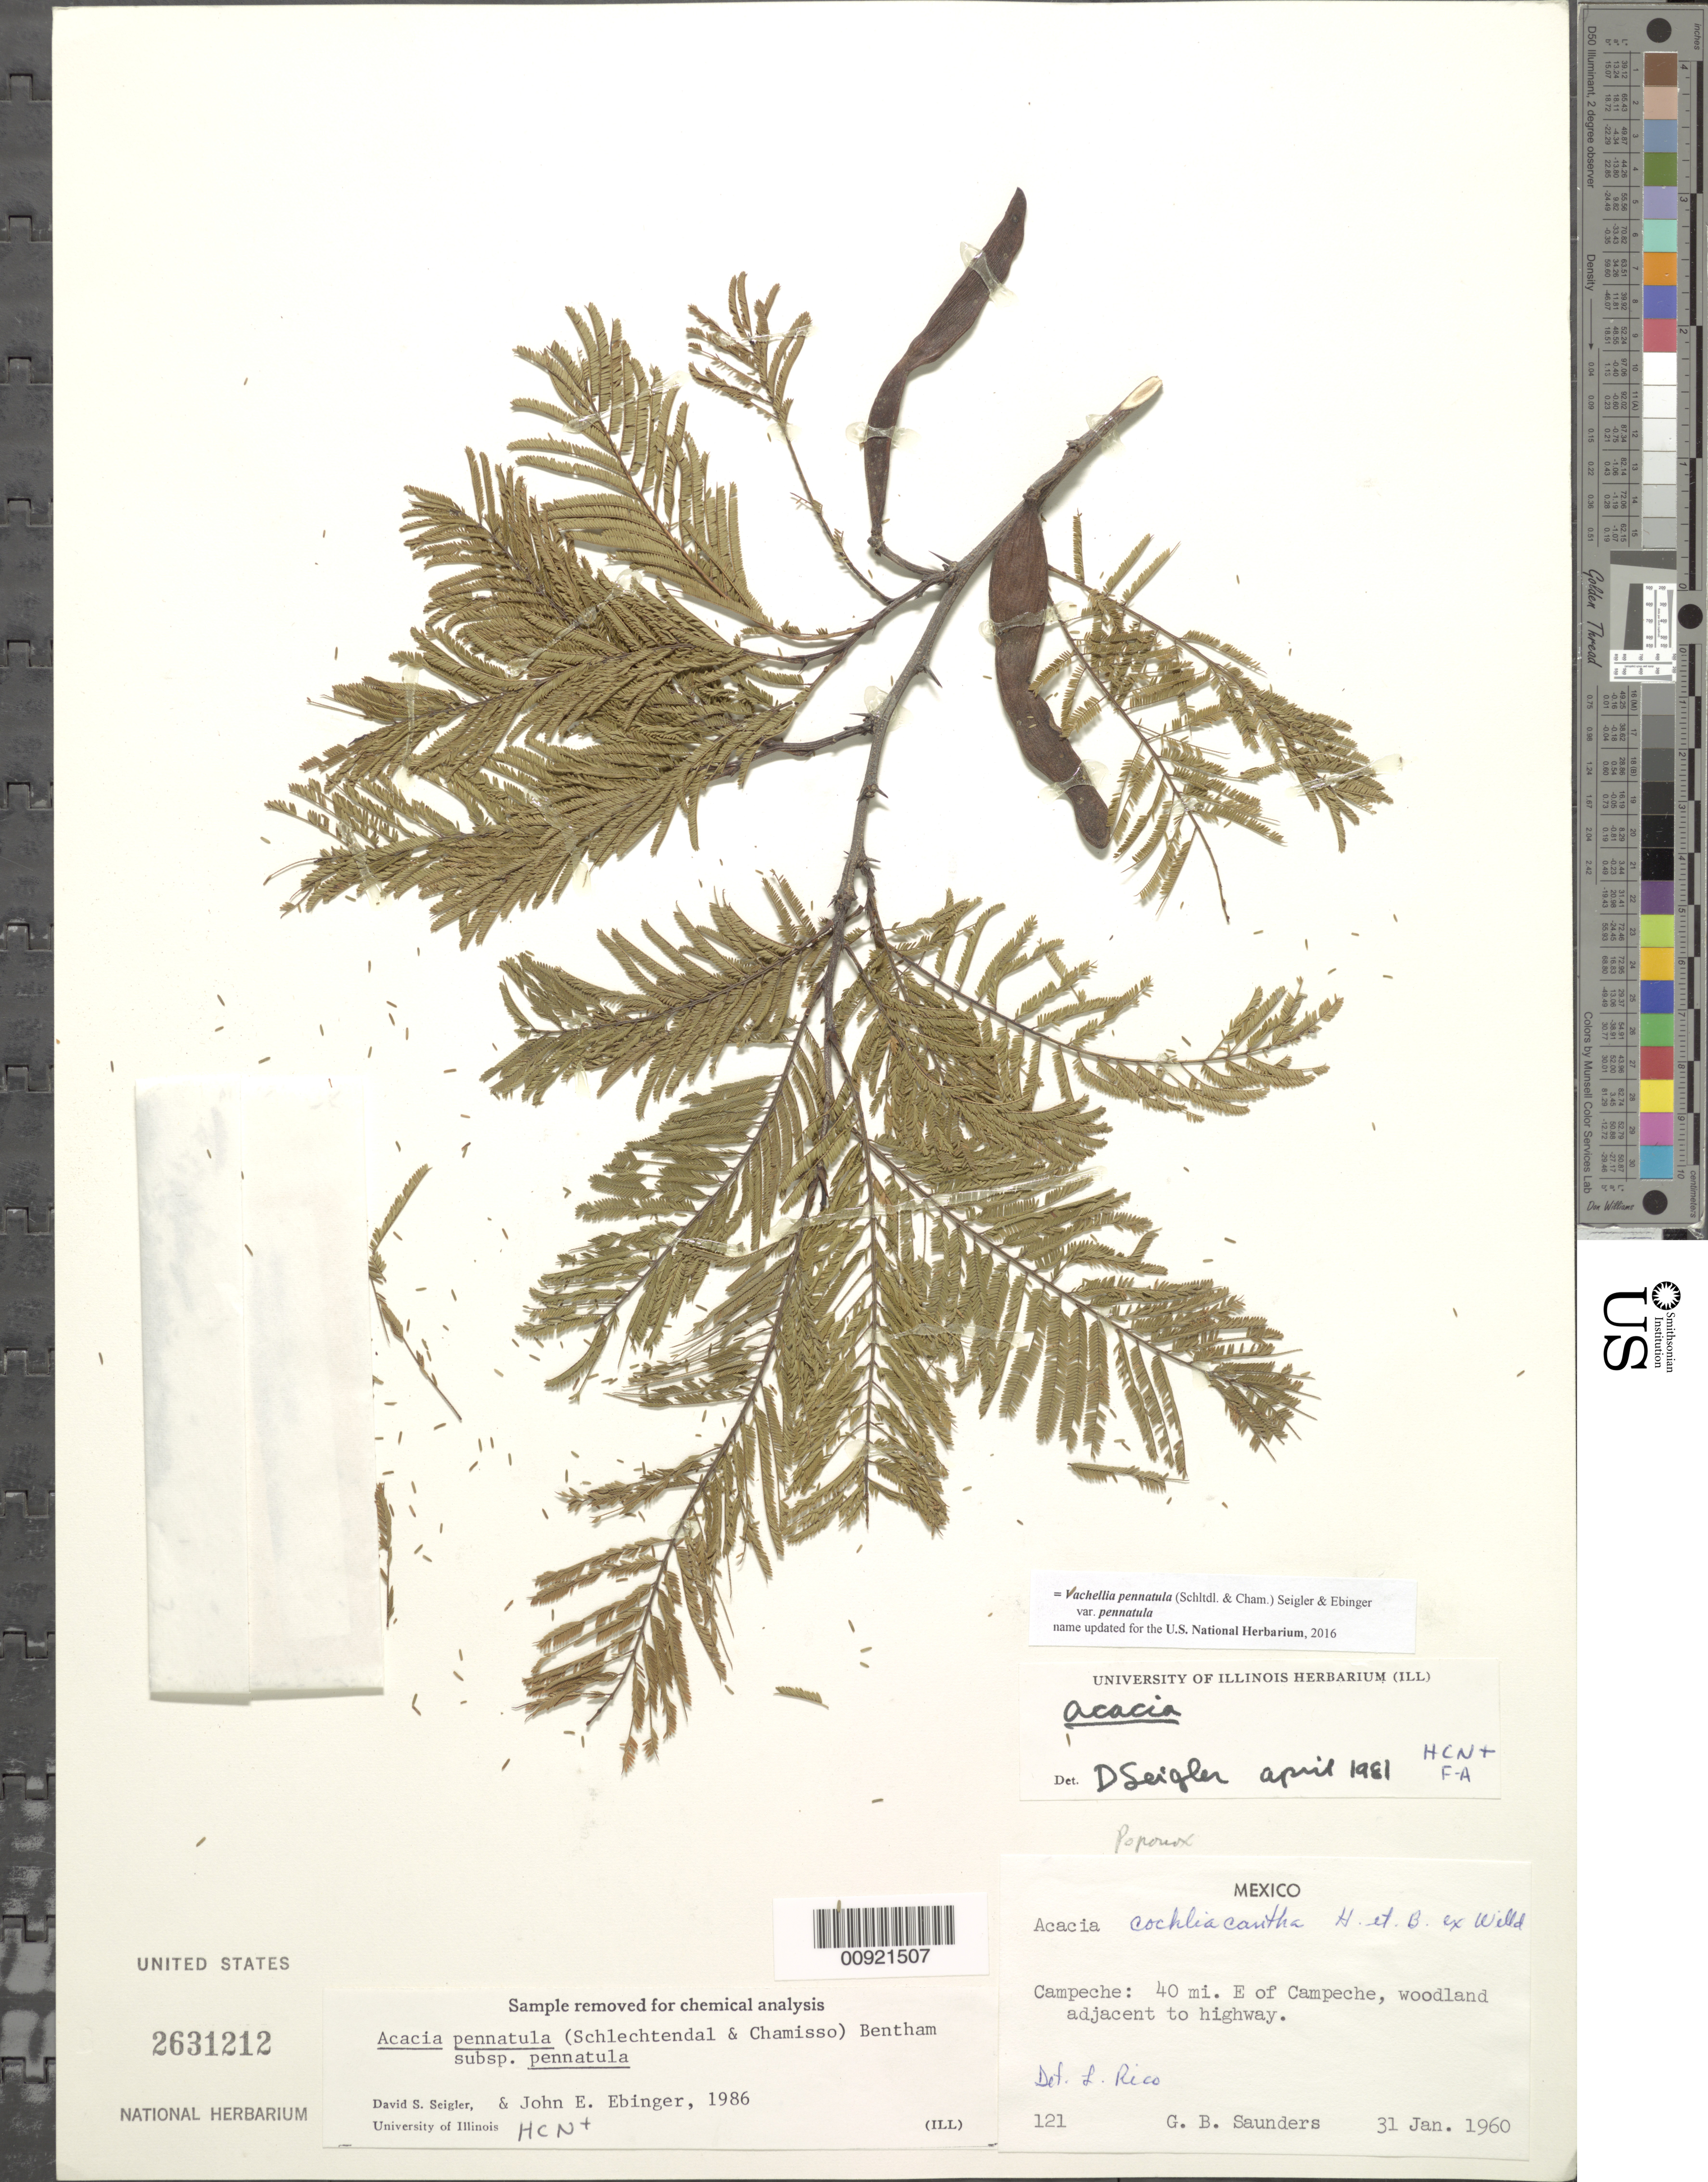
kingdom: Plantae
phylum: Tracheophyta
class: Magnoliopsida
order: Fabales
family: Fabaceae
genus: Vachellia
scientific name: Vachellia pennatula var. pennatula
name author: (Schltdl. & Cham.) Seigler & Ebinger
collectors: G. B. Saunders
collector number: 121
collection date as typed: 31 Jan 1960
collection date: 1960-01-31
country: Mexico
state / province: Campeche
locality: Campeche: 40 mi. E of Campeche.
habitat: Woodland adjacent to highway.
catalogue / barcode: US 2631212